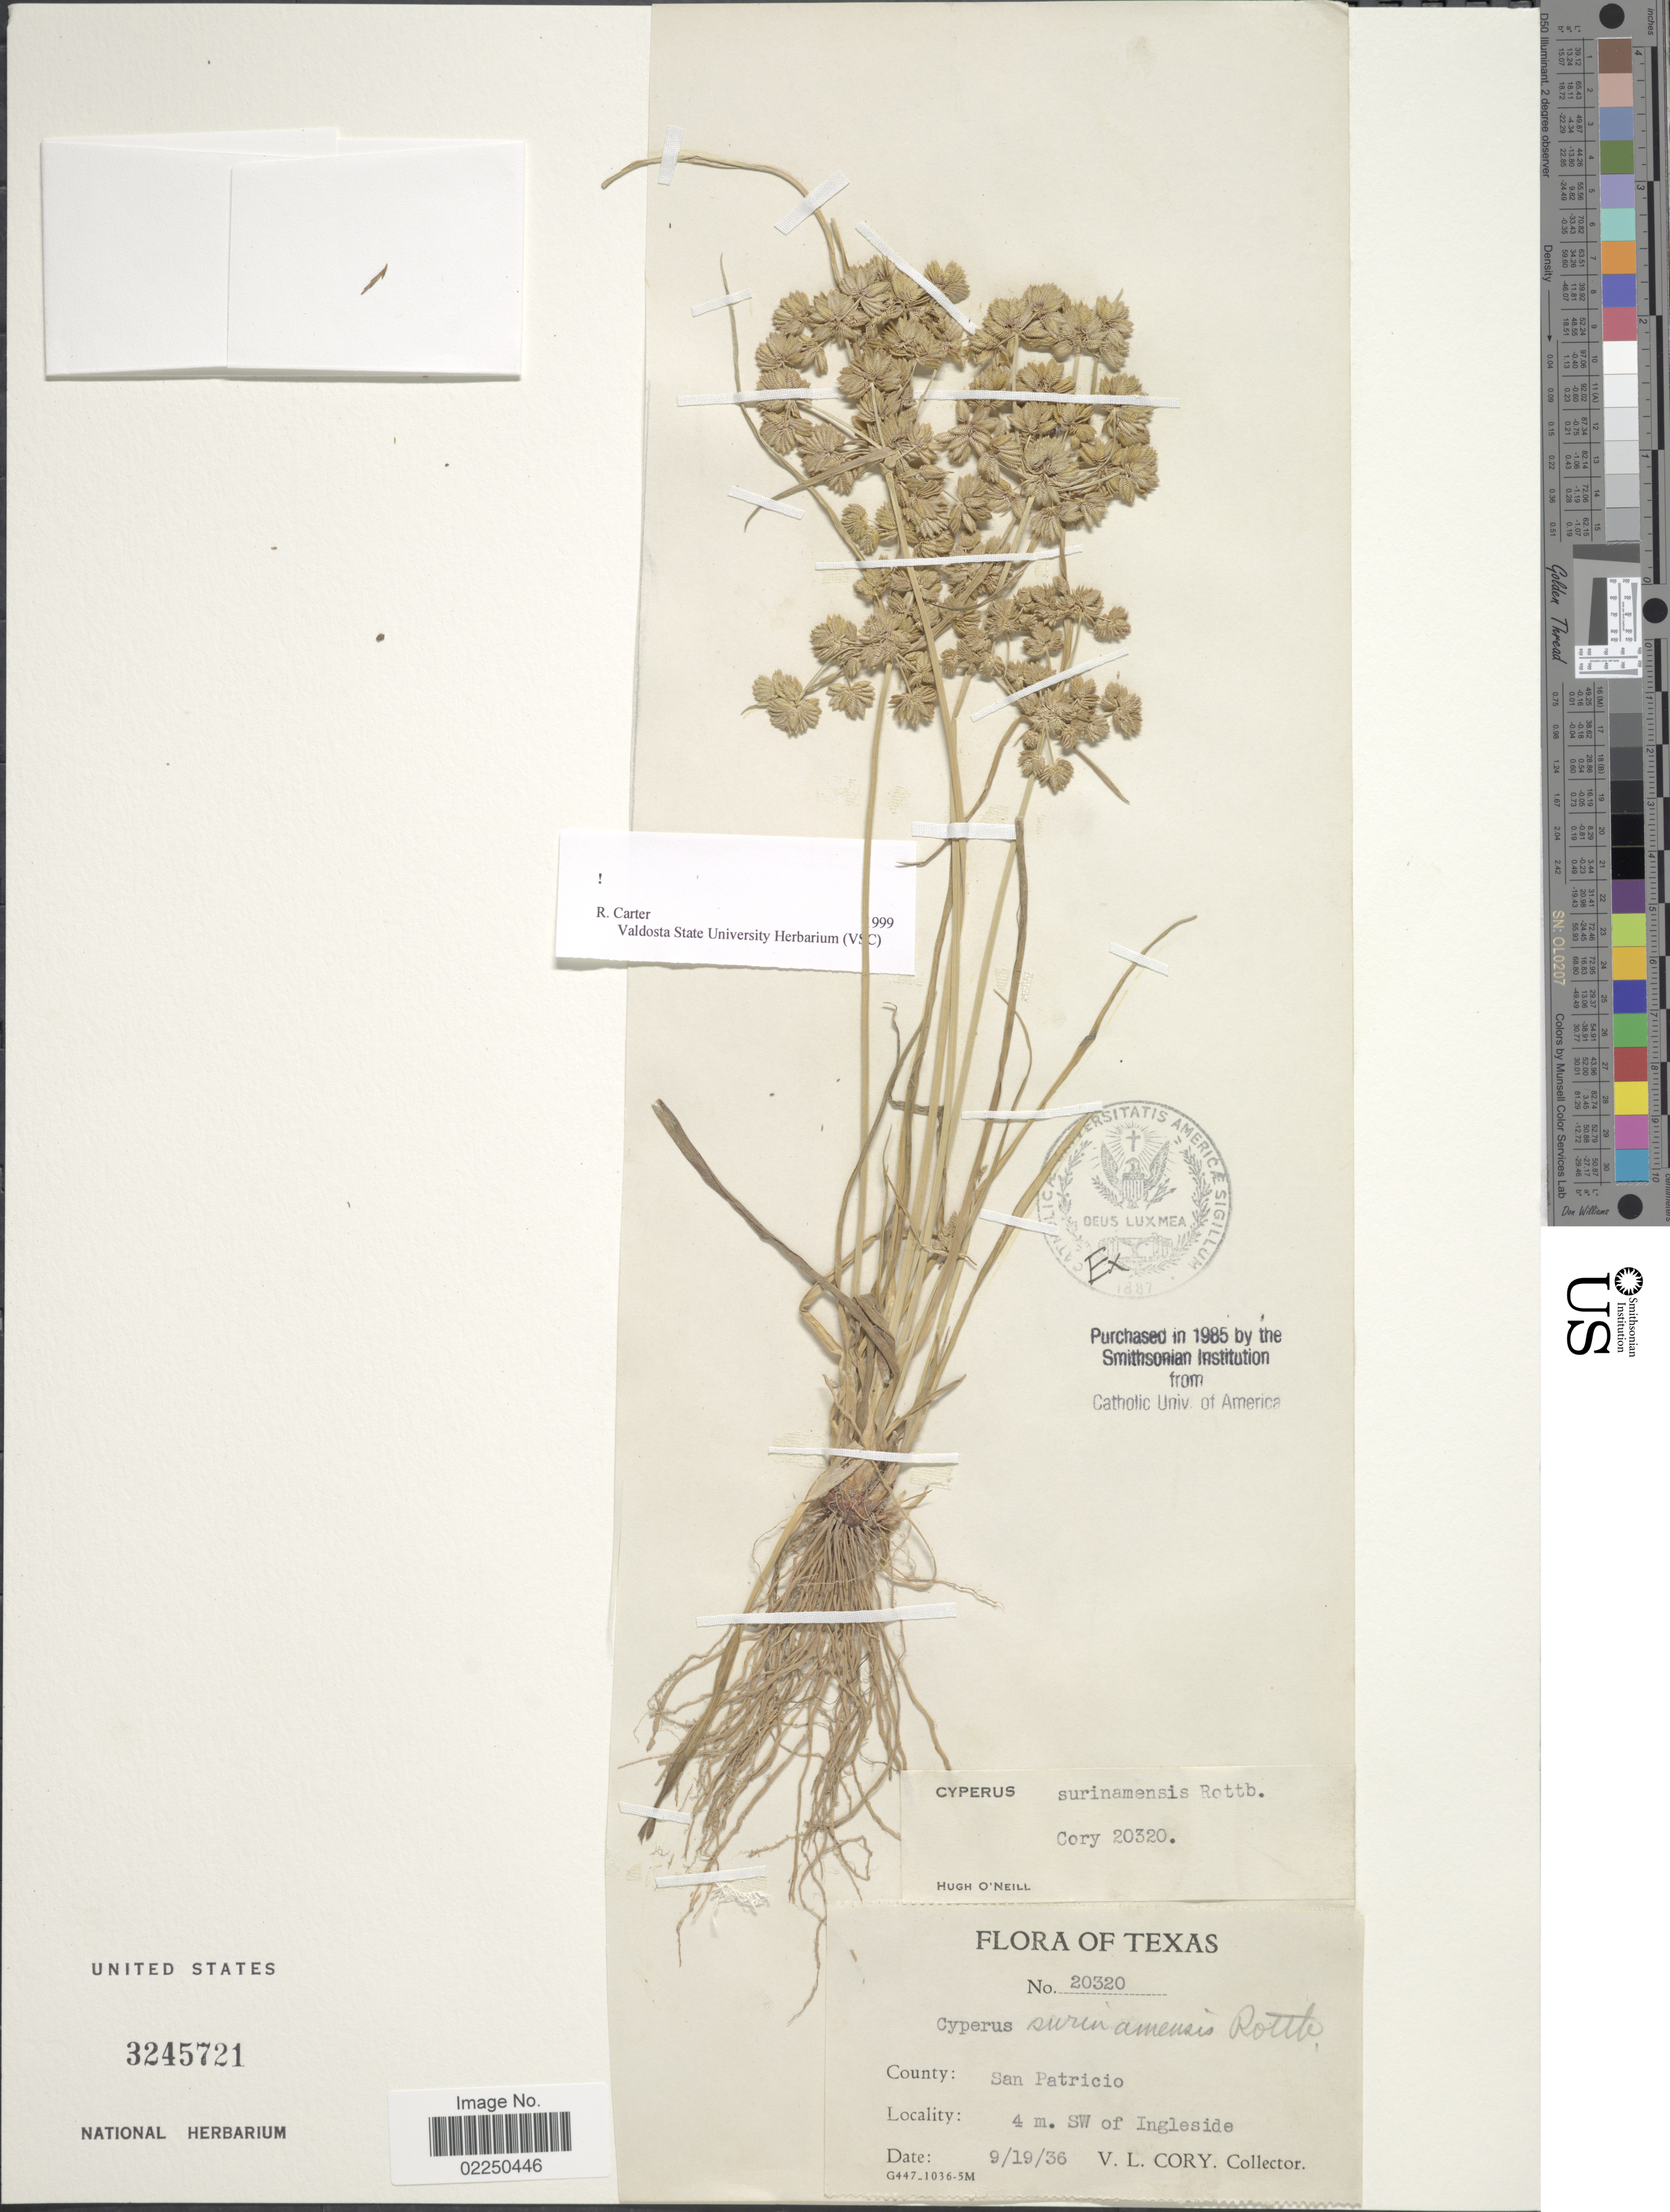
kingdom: Plantae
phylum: Tracheophyta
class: Liliopsida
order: Poales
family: Cyperaceae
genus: Cyperus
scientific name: Cyperus surinamensis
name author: Rottb.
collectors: V. Cory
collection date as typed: Transcribed d/m/y: 19/9/36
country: United States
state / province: Texas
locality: County: San Patricio, 4 m. SW of Ingleside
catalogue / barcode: US 3245721